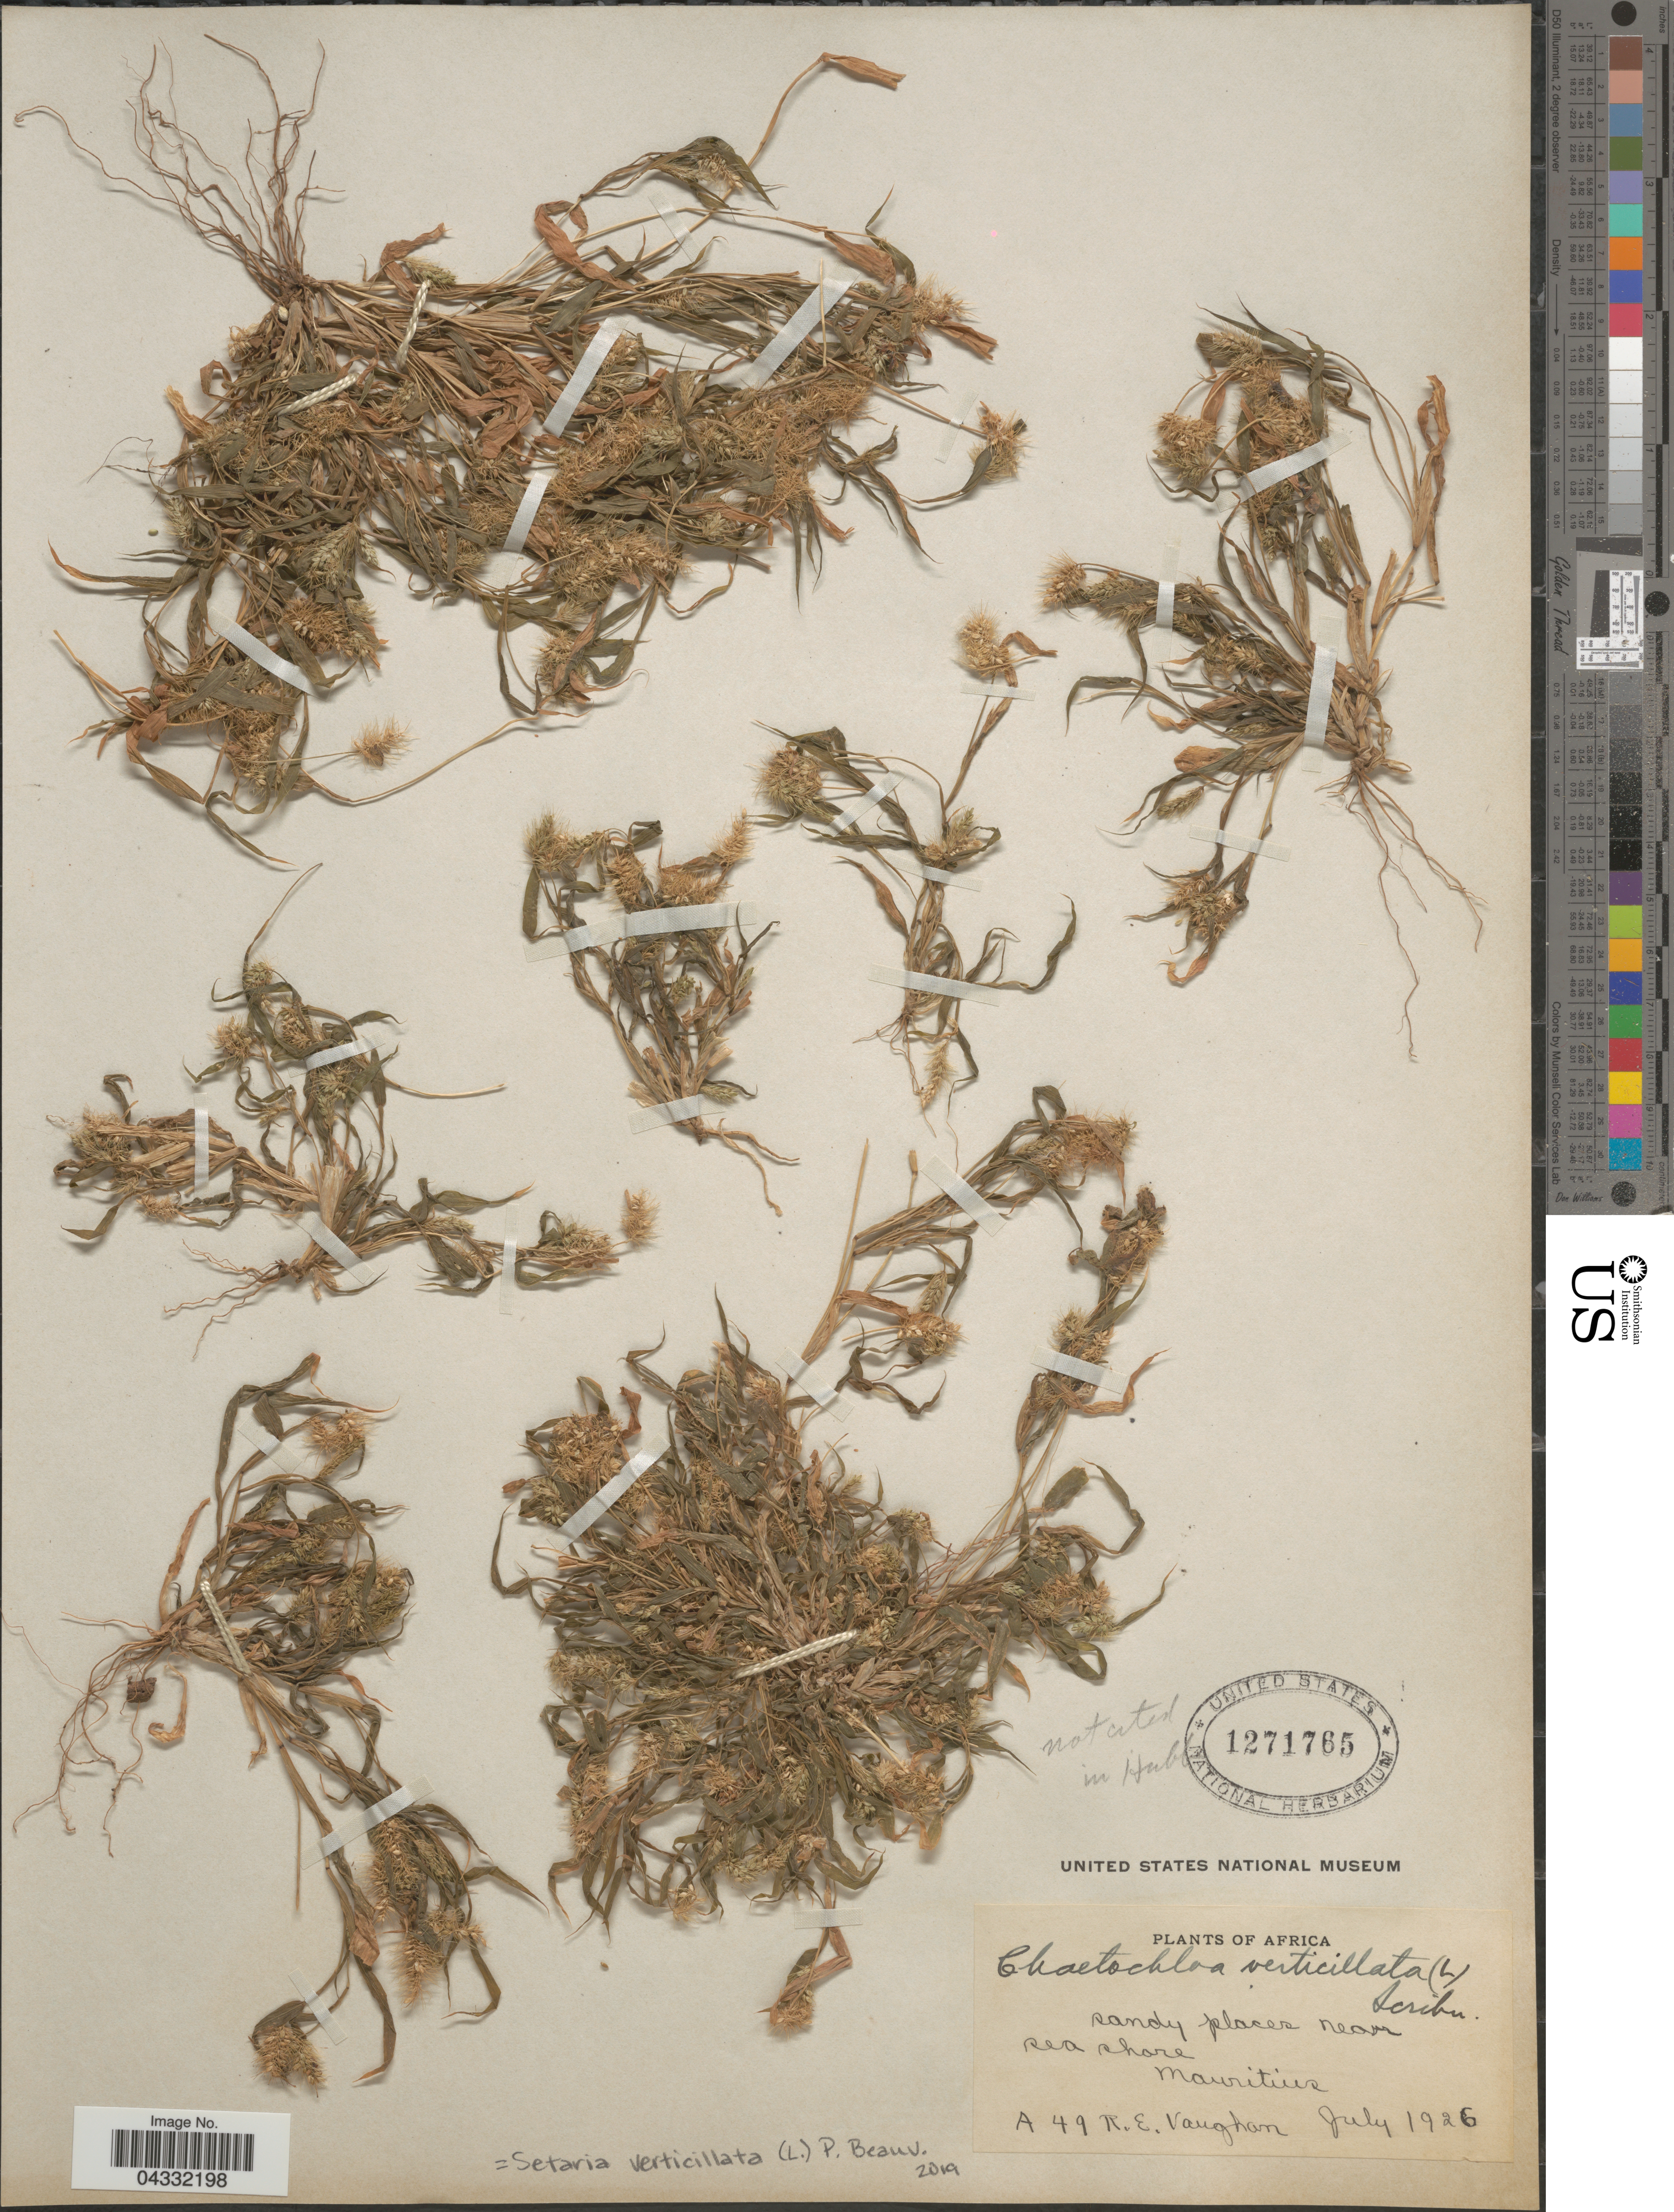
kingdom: Plantae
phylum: Tracheophyta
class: Liliopsida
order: Poales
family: Poaceae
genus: Setaria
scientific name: Setaria verticillata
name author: (L.) P. Beauv.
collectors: R. Vaughan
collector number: A49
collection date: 1926-07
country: Mauritius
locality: Sandy places near sea shore.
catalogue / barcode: US 1271765